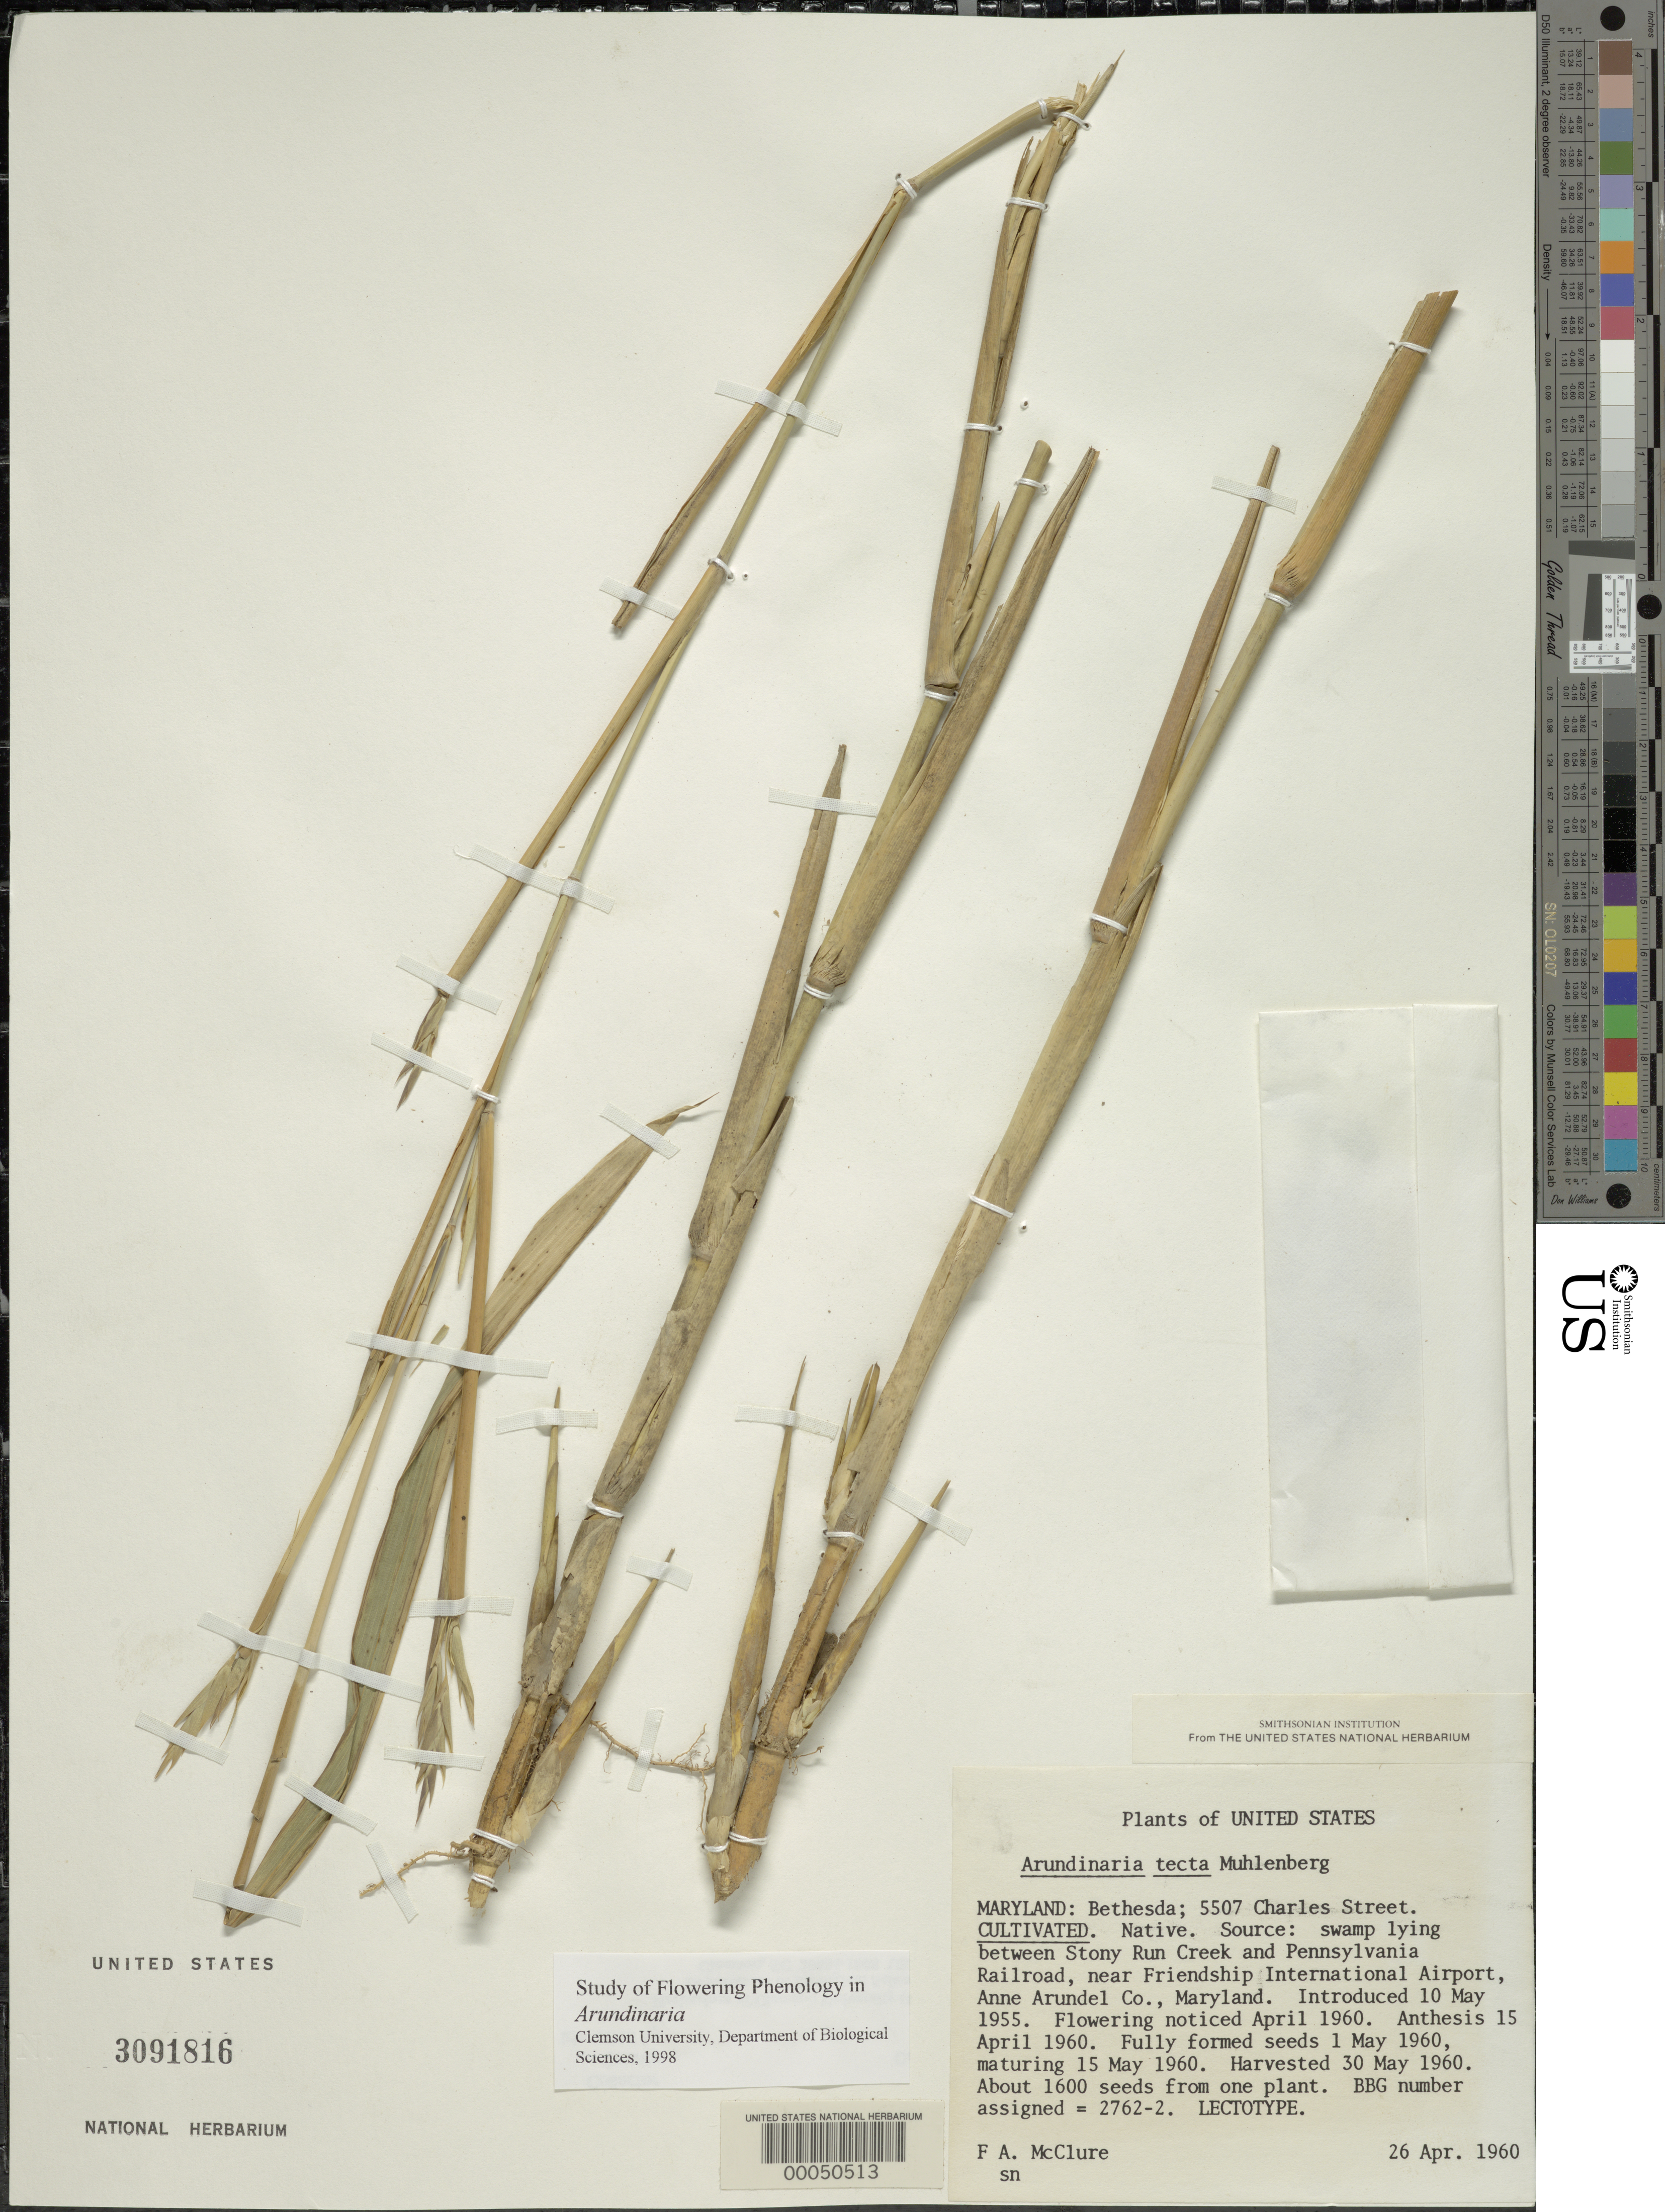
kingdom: Plantae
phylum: Tracheophyta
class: Liliopsida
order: Poales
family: Poaceae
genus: Arundinaria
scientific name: Arundinaria tecta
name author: (Walter) Muhl.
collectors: F. A. McClure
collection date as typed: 26 Apr 1960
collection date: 1960-04-26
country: United States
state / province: Maryland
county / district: Montgomery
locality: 5507 Charles Street, Bethesda (McClure's garden)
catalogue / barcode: US 3091816